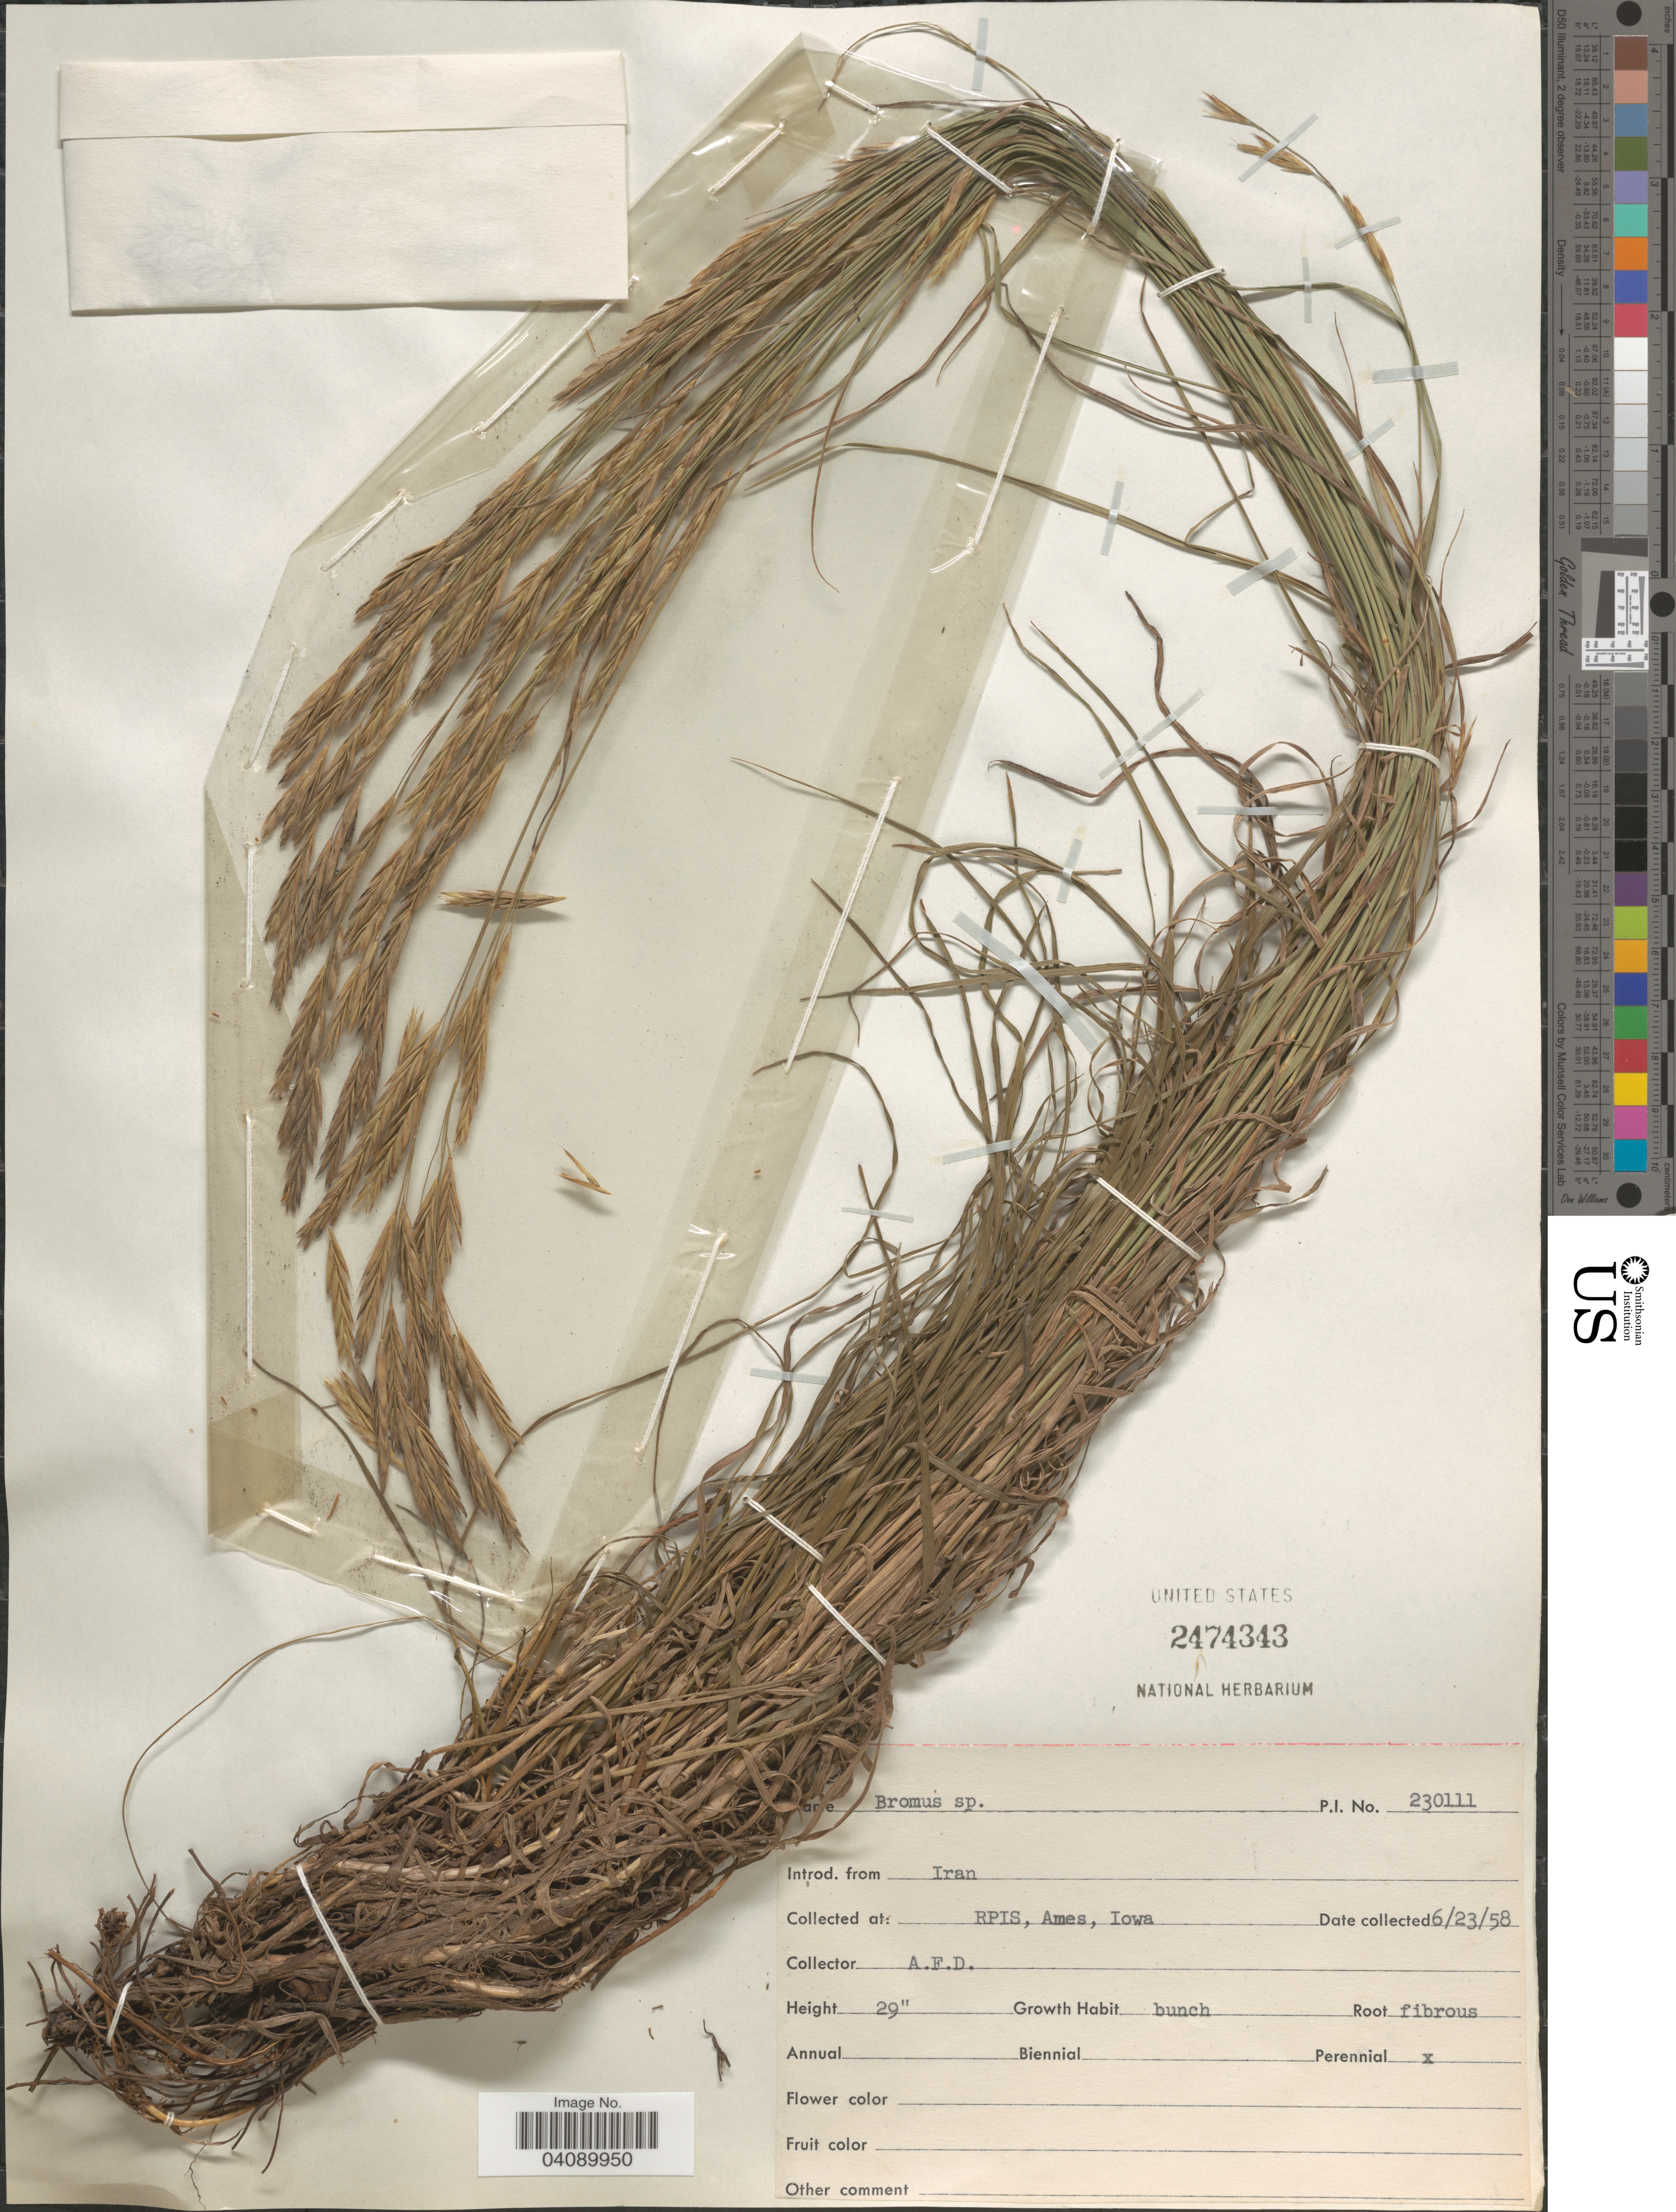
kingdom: Plantae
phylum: Tracheophyta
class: Liliopsida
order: Poales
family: Poaceae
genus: Bromus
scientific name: Bromus sp.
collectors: A. D.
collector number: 230111?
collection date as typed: Transcribed d/m/y: 23/6/58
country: United States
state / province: Iowa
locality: RPIS, Ames.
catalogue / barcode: US 2474343